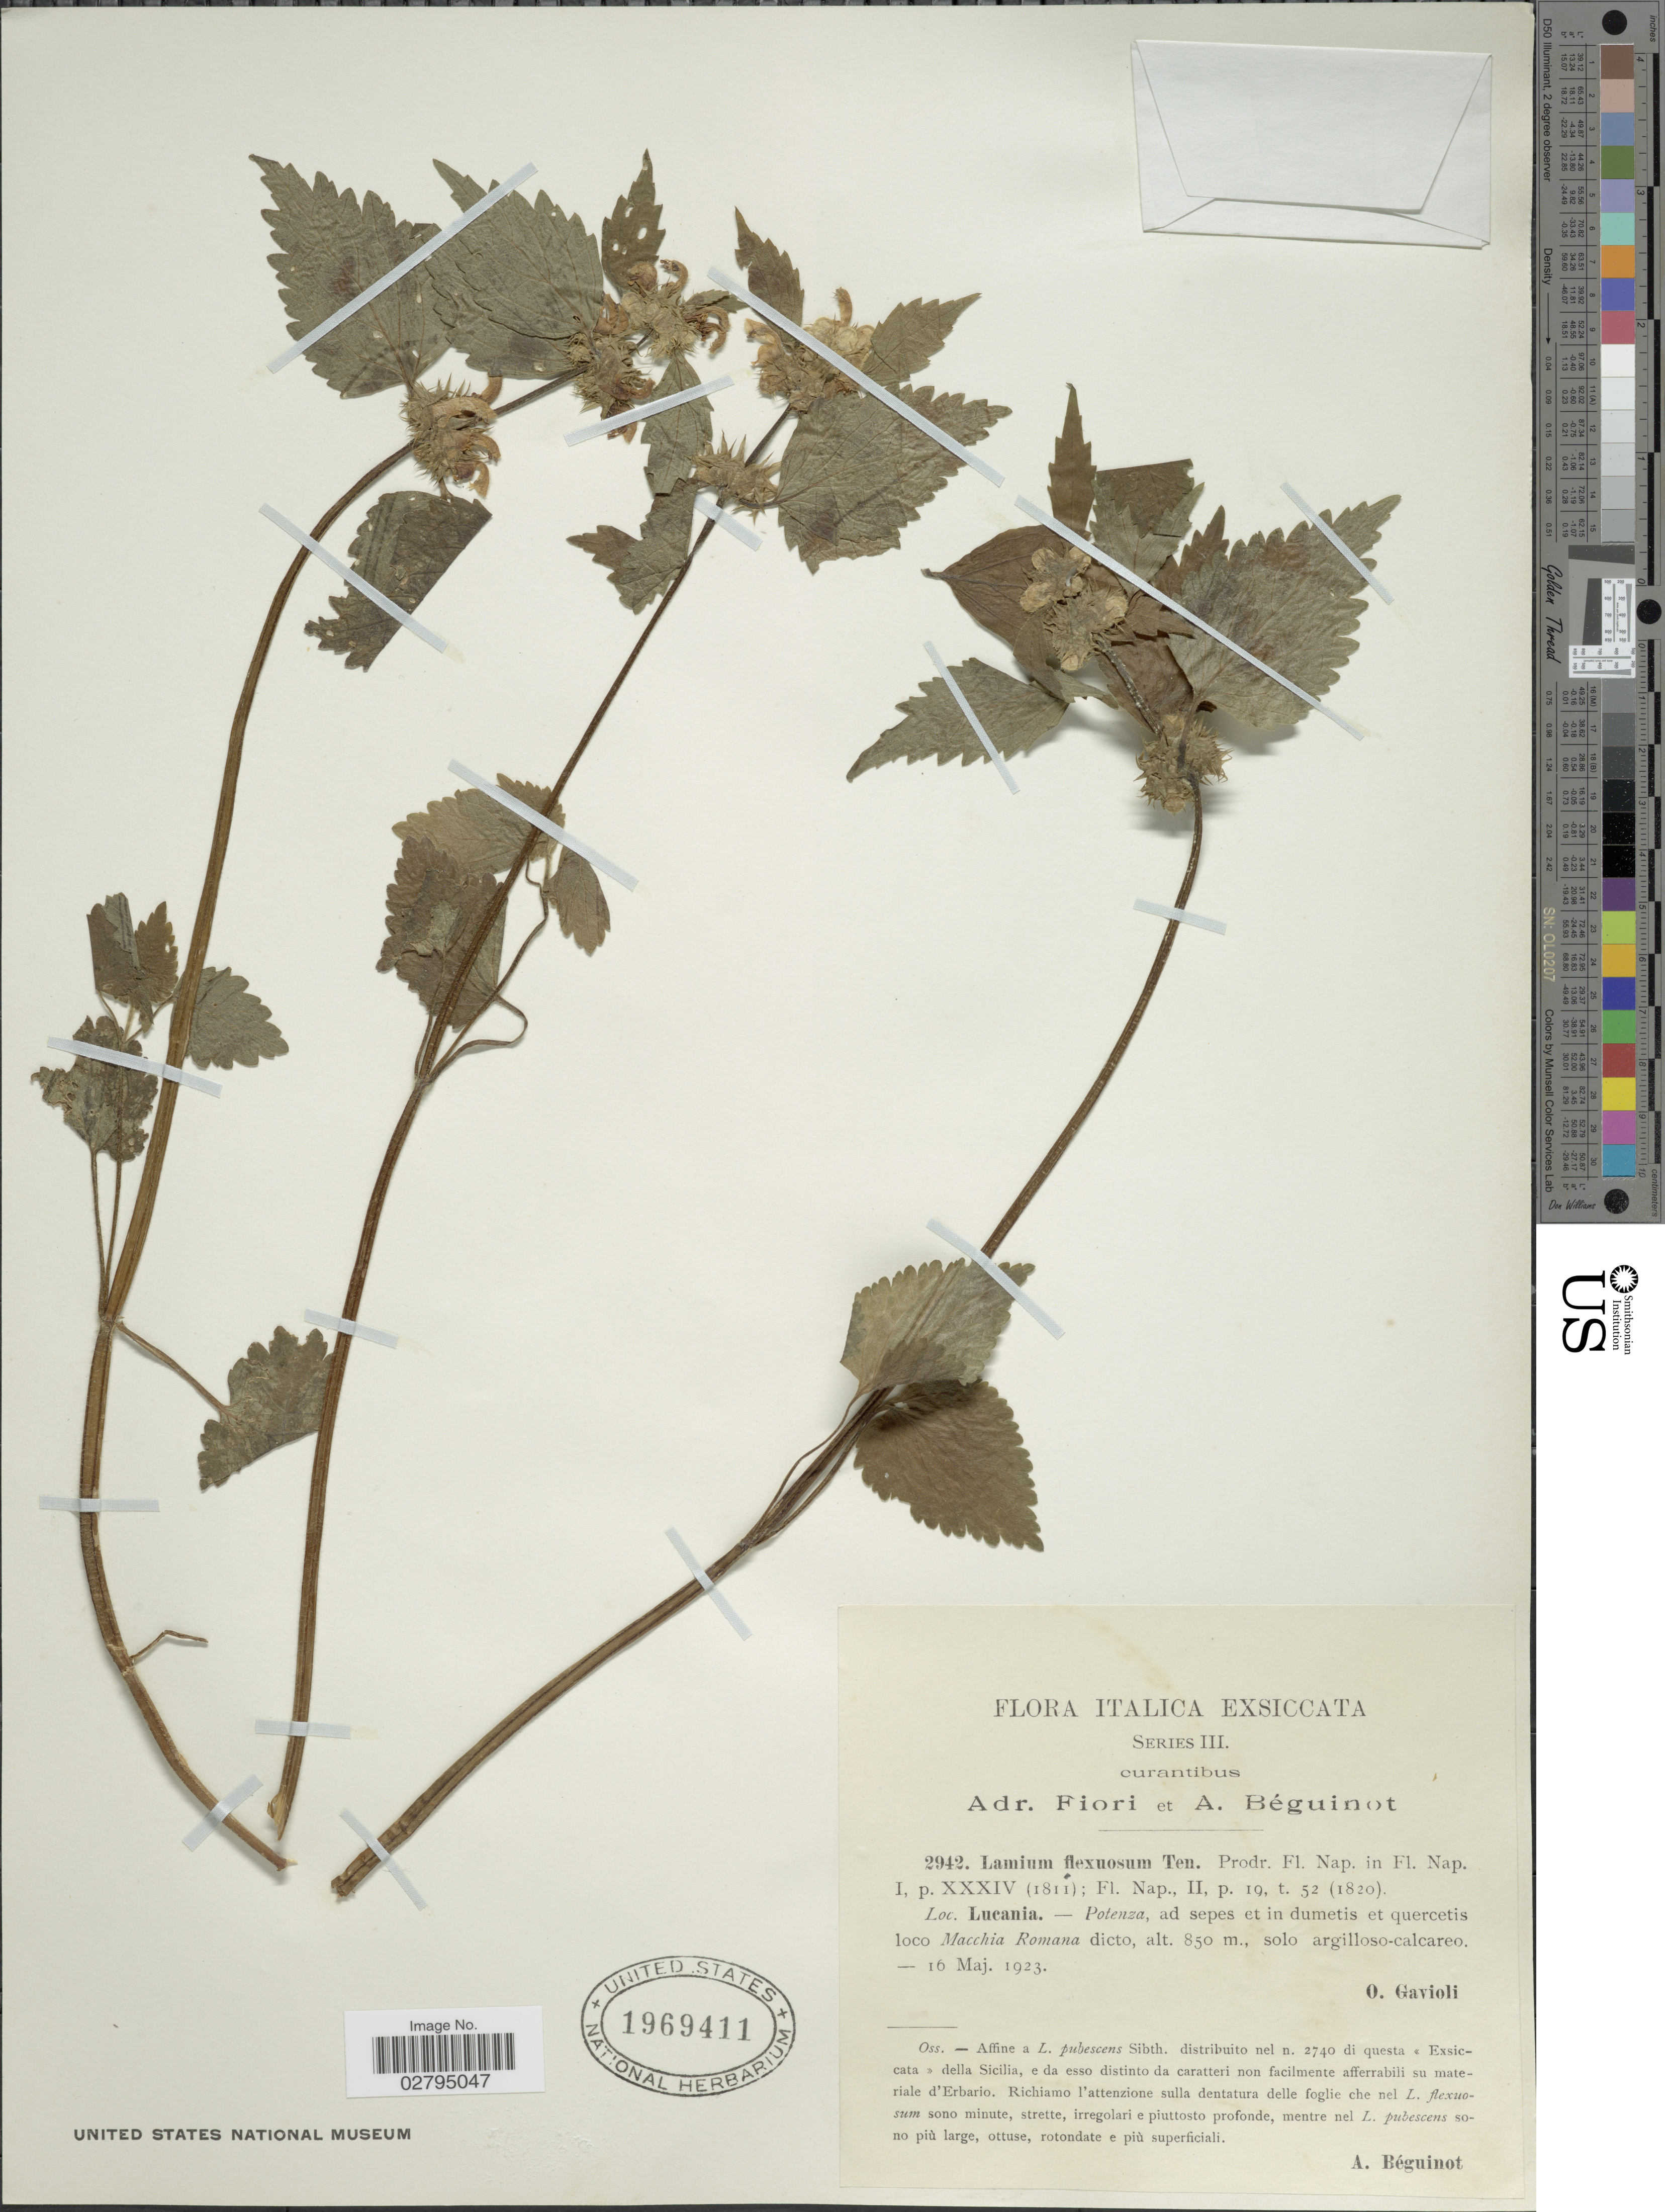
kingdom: Plantae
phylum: Tracheophyta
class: Magnoliopsida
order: Lamiales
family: Lamiaceae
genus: Lamium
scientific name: Lamium flexuosum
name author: Ten.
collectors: O. Gavioli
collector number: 2942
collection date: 1923-05-16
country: Italy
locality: Lucania.- Potenza, ad sepes et in dumestis et quercetis loco Macchia Romana dicto.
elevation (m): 850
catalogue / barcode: US 1969411